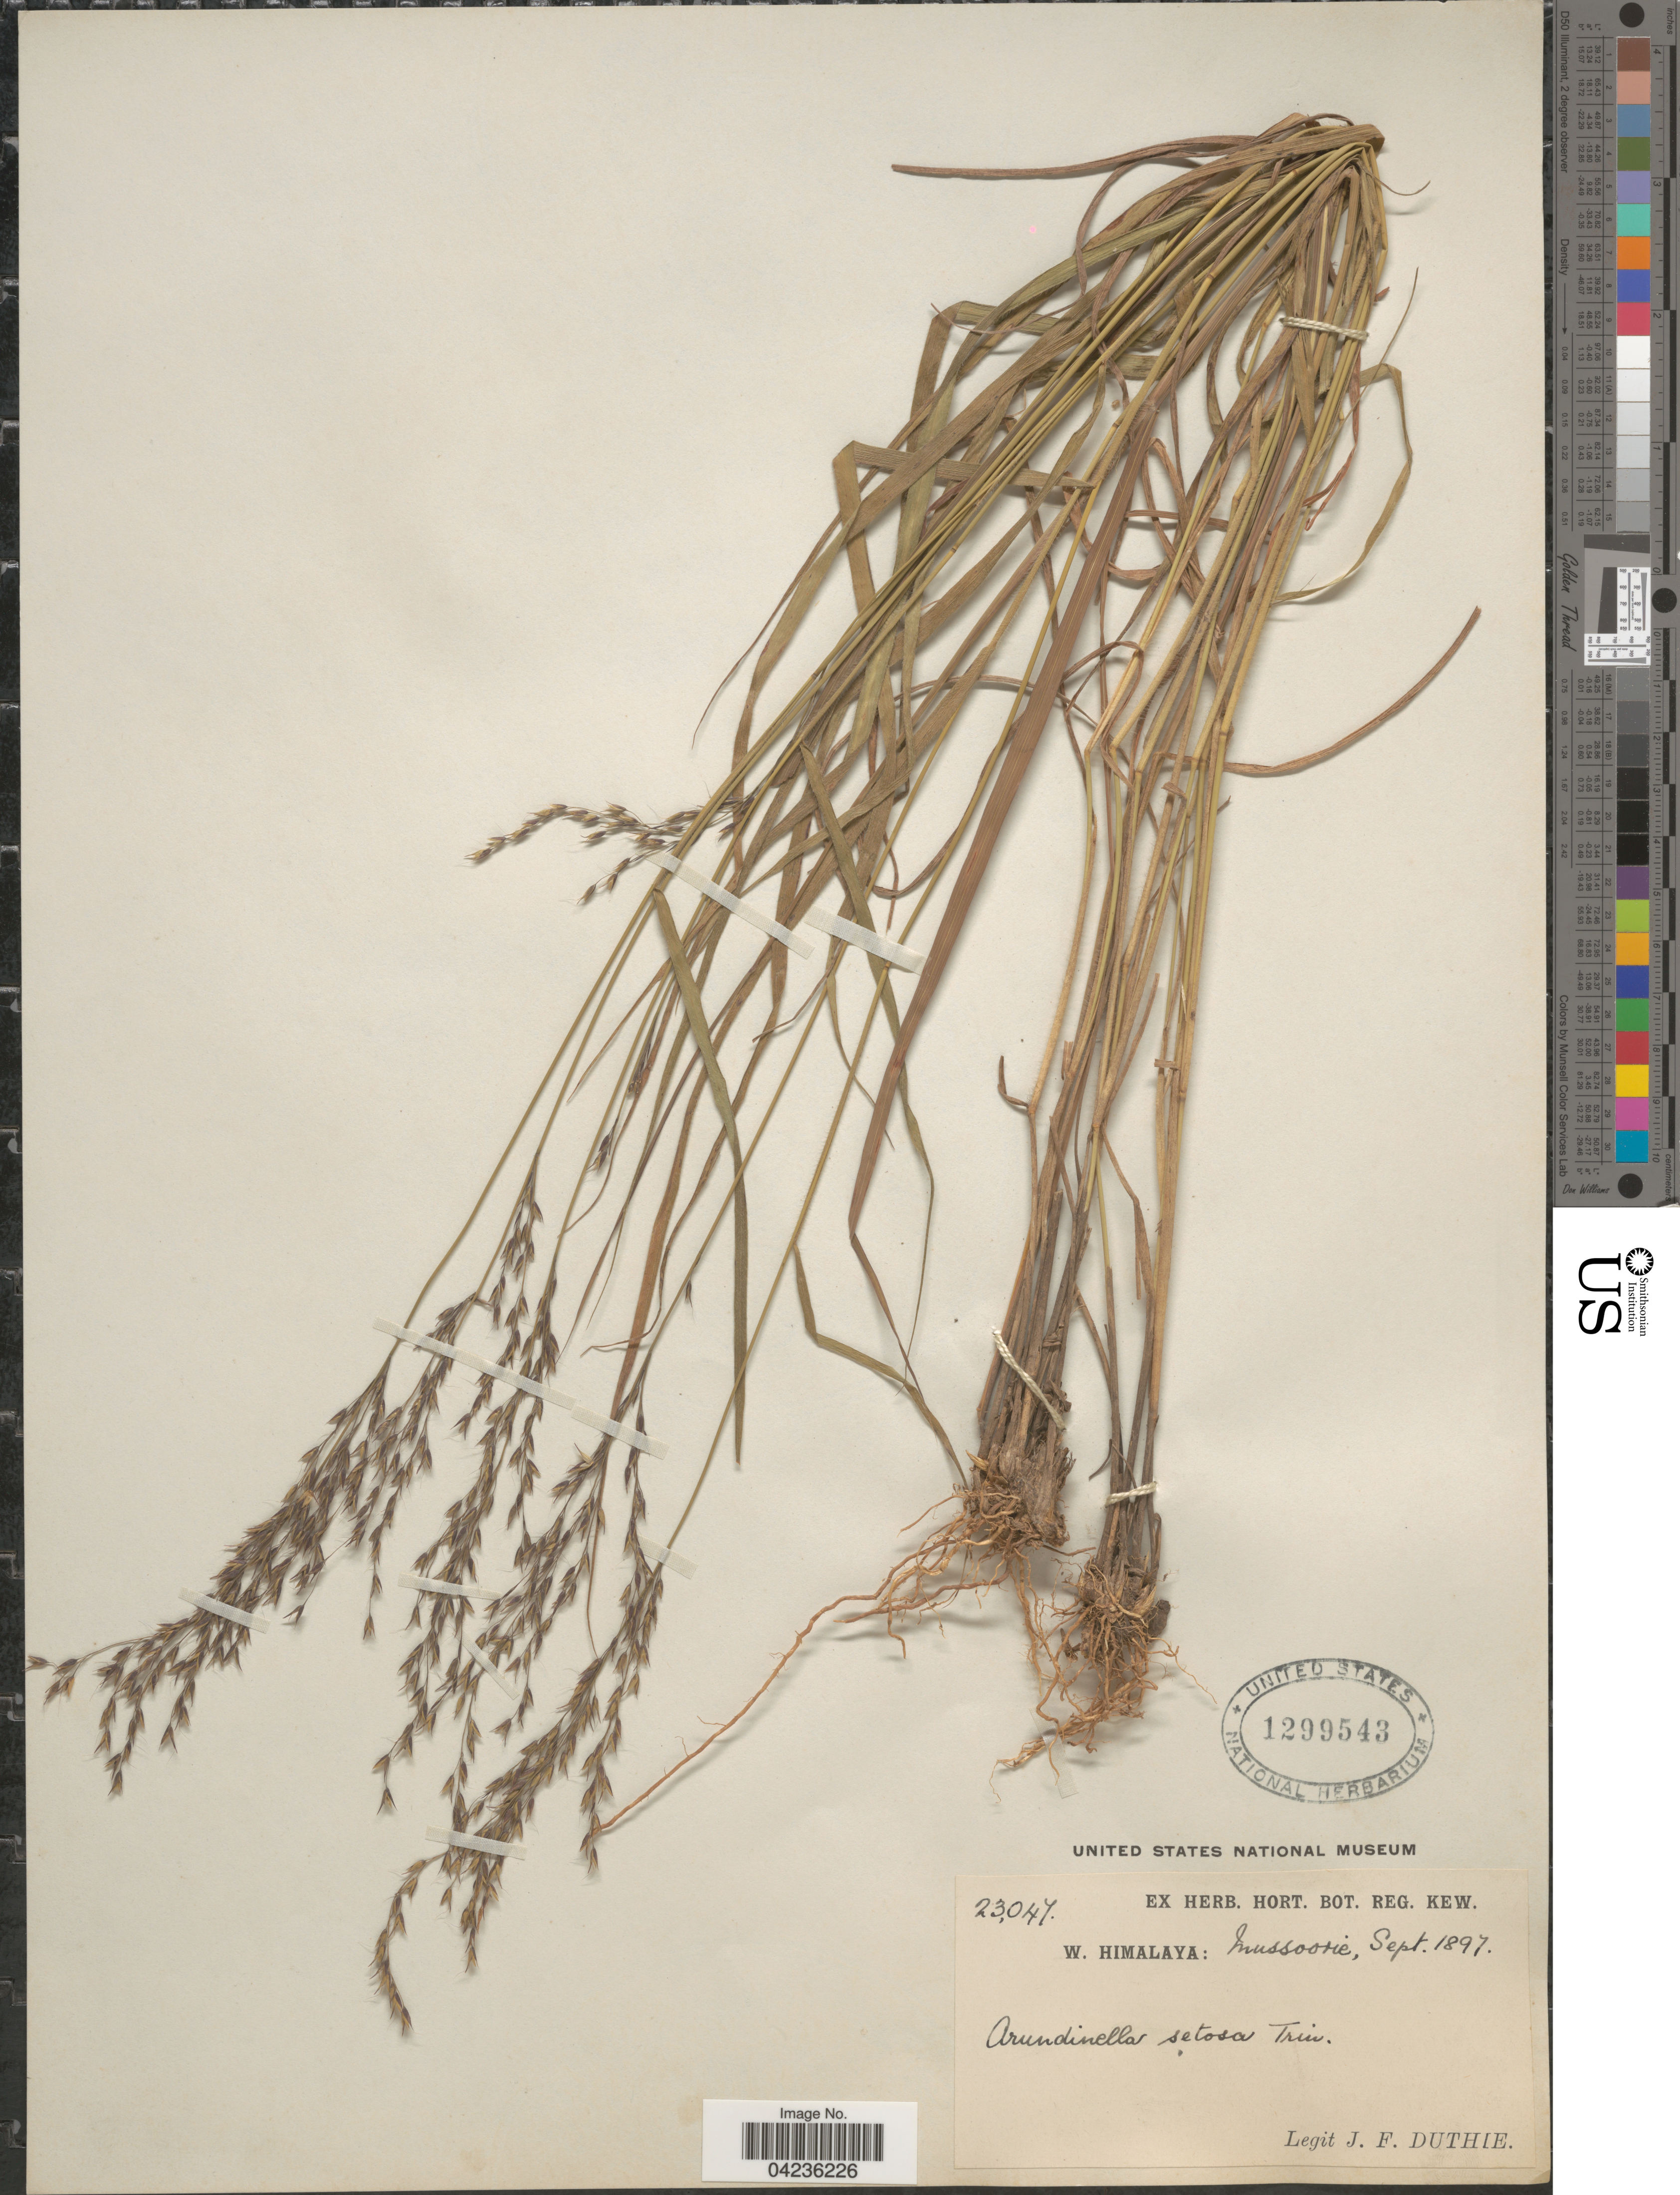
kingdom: Plantae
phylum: Tracheophyta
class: Liliopsida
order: Poales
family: Poaceae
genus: Arundinella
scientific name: Arundinella setosa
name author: Trin.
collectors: J. F. Duthie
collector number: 23047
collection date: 1897-09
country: India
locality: W. Himalaya: Mussoorie.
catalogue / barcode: US 1299543